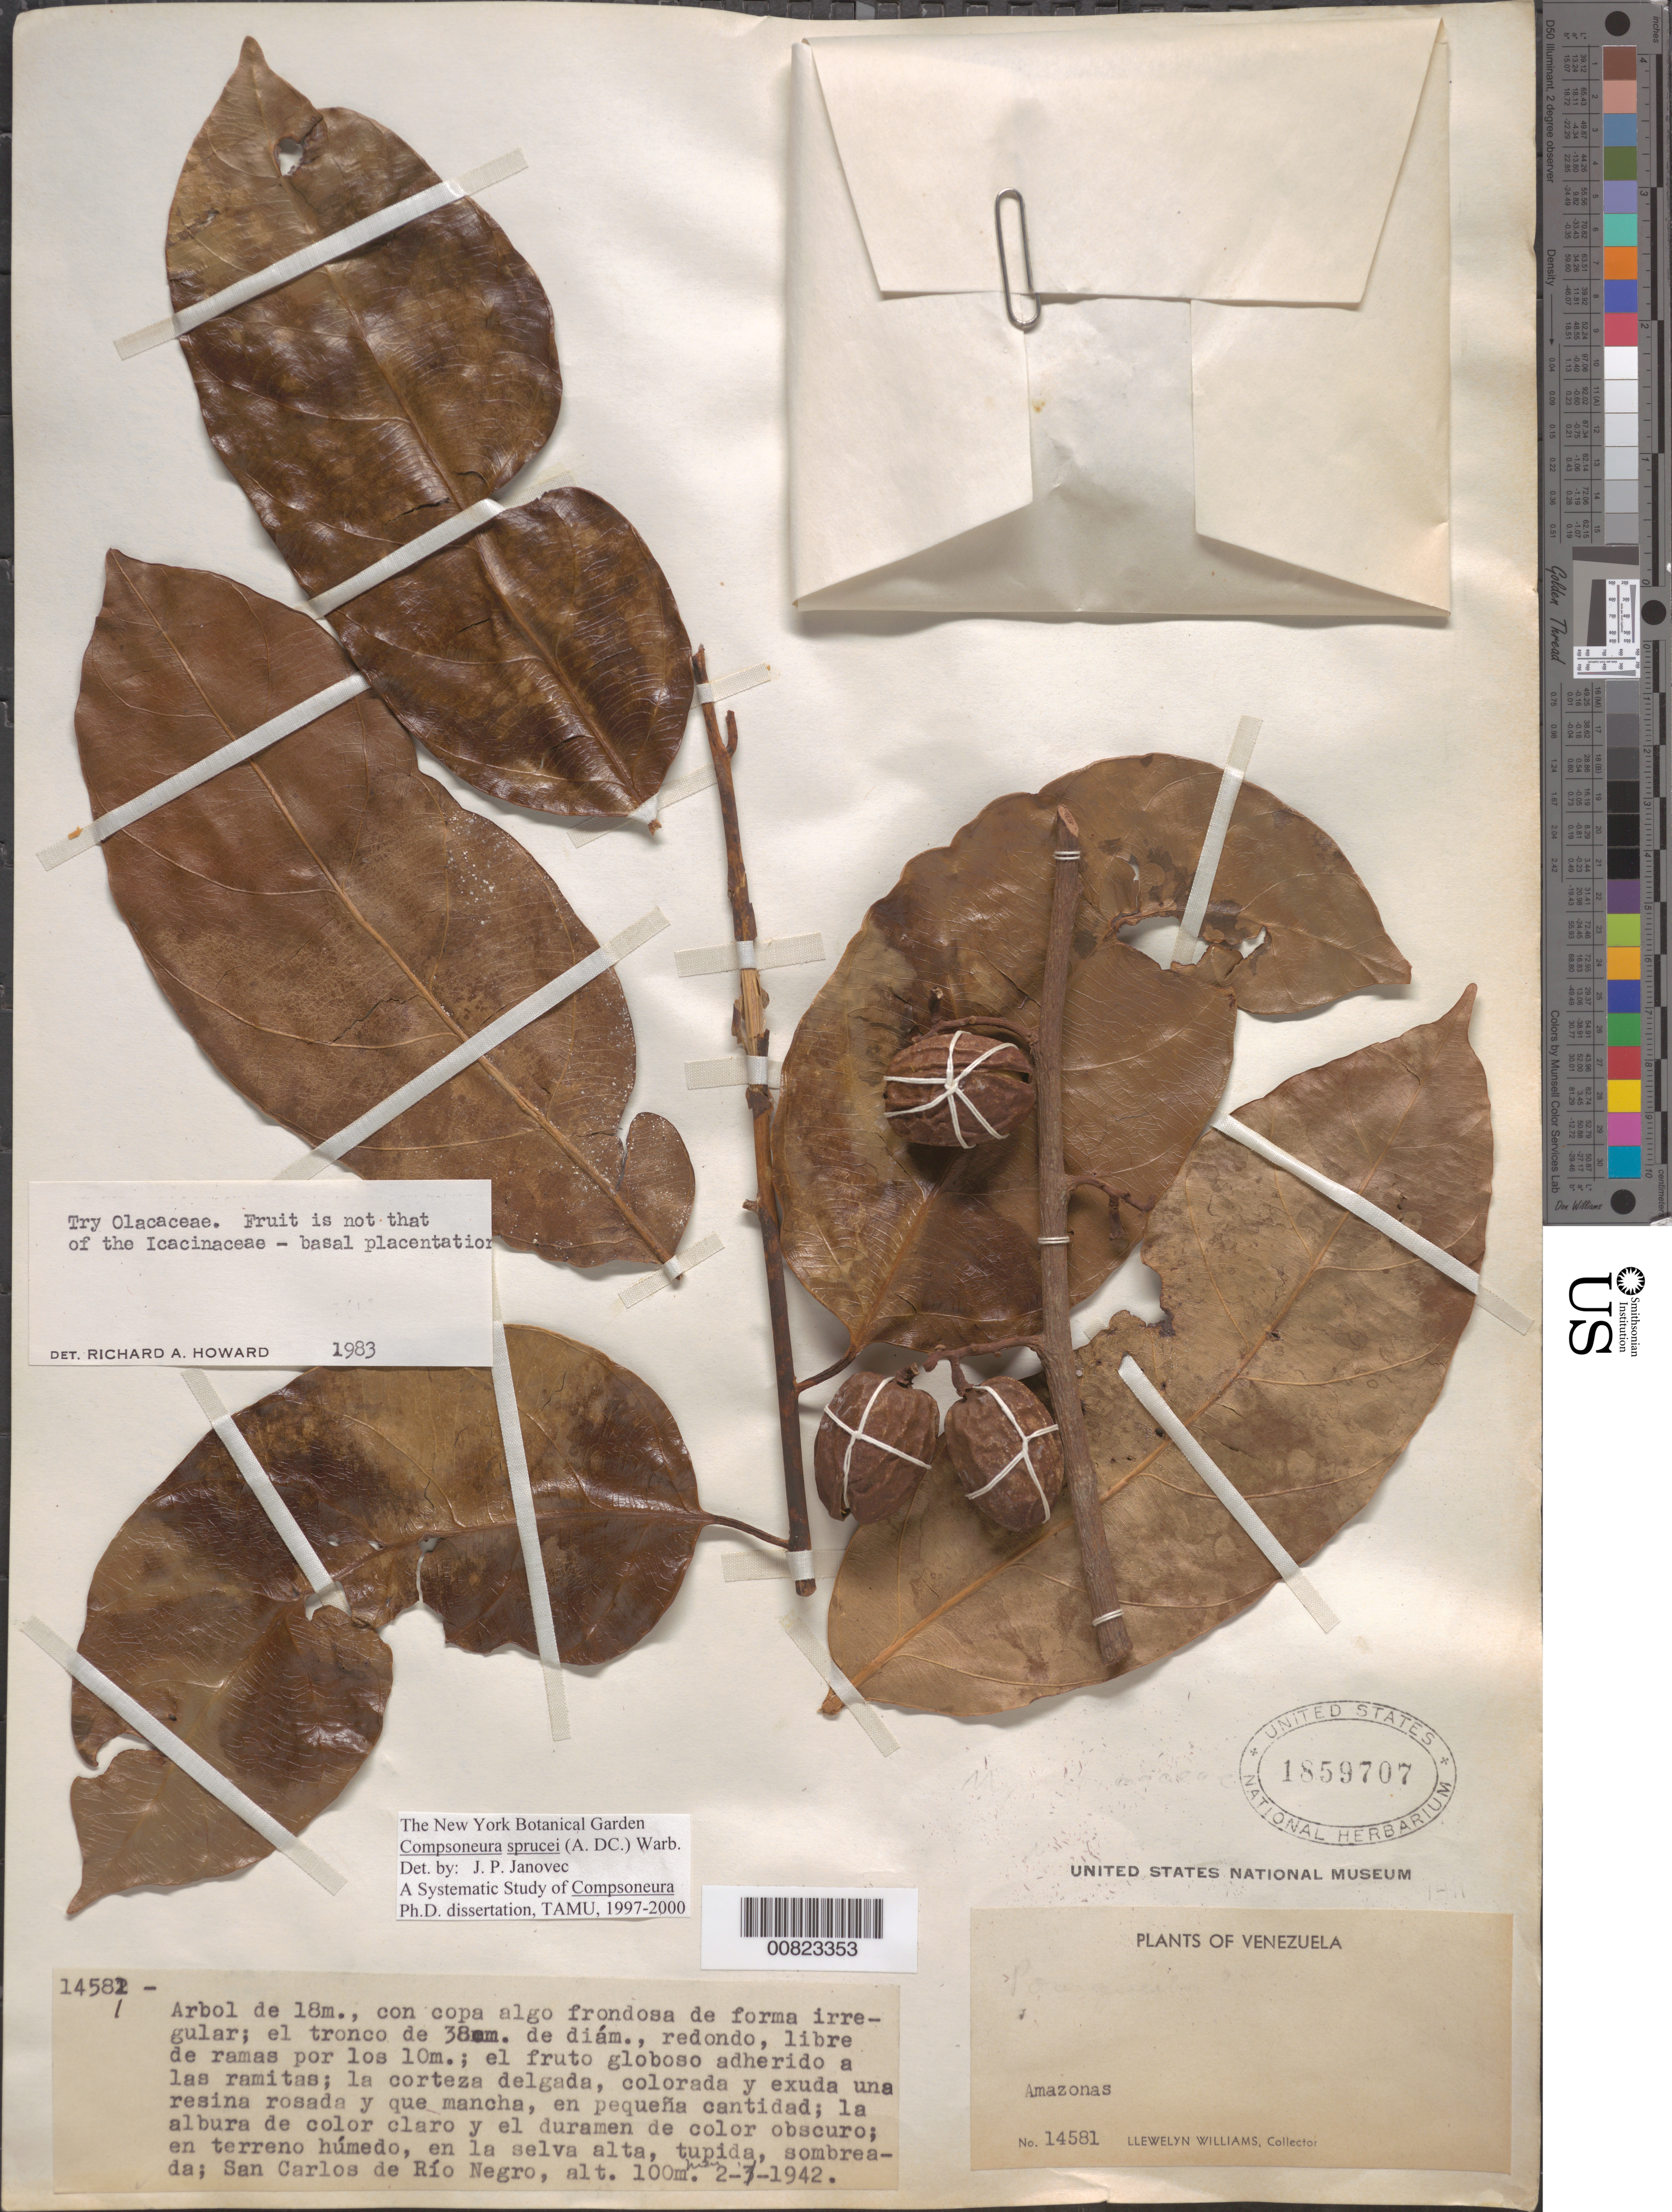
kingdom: Plantae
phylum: Tracheophyta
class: Magnoliopsida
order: Magnoliales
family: Myristicaceae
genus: Compsoneura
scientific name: Compsoneura sprucei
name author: (A. DC.) Warb.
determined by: Javonec, J. P.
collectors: Ll. Williams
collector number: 14581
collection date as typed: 2-Mar-42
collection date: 1942-03-02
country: Venezuela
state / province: Amazonas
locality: San Carlos de Río Negro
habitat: Terreno húmedo, en la selva alta, tupida, sombreada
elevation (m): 100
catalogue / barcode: US 1859707